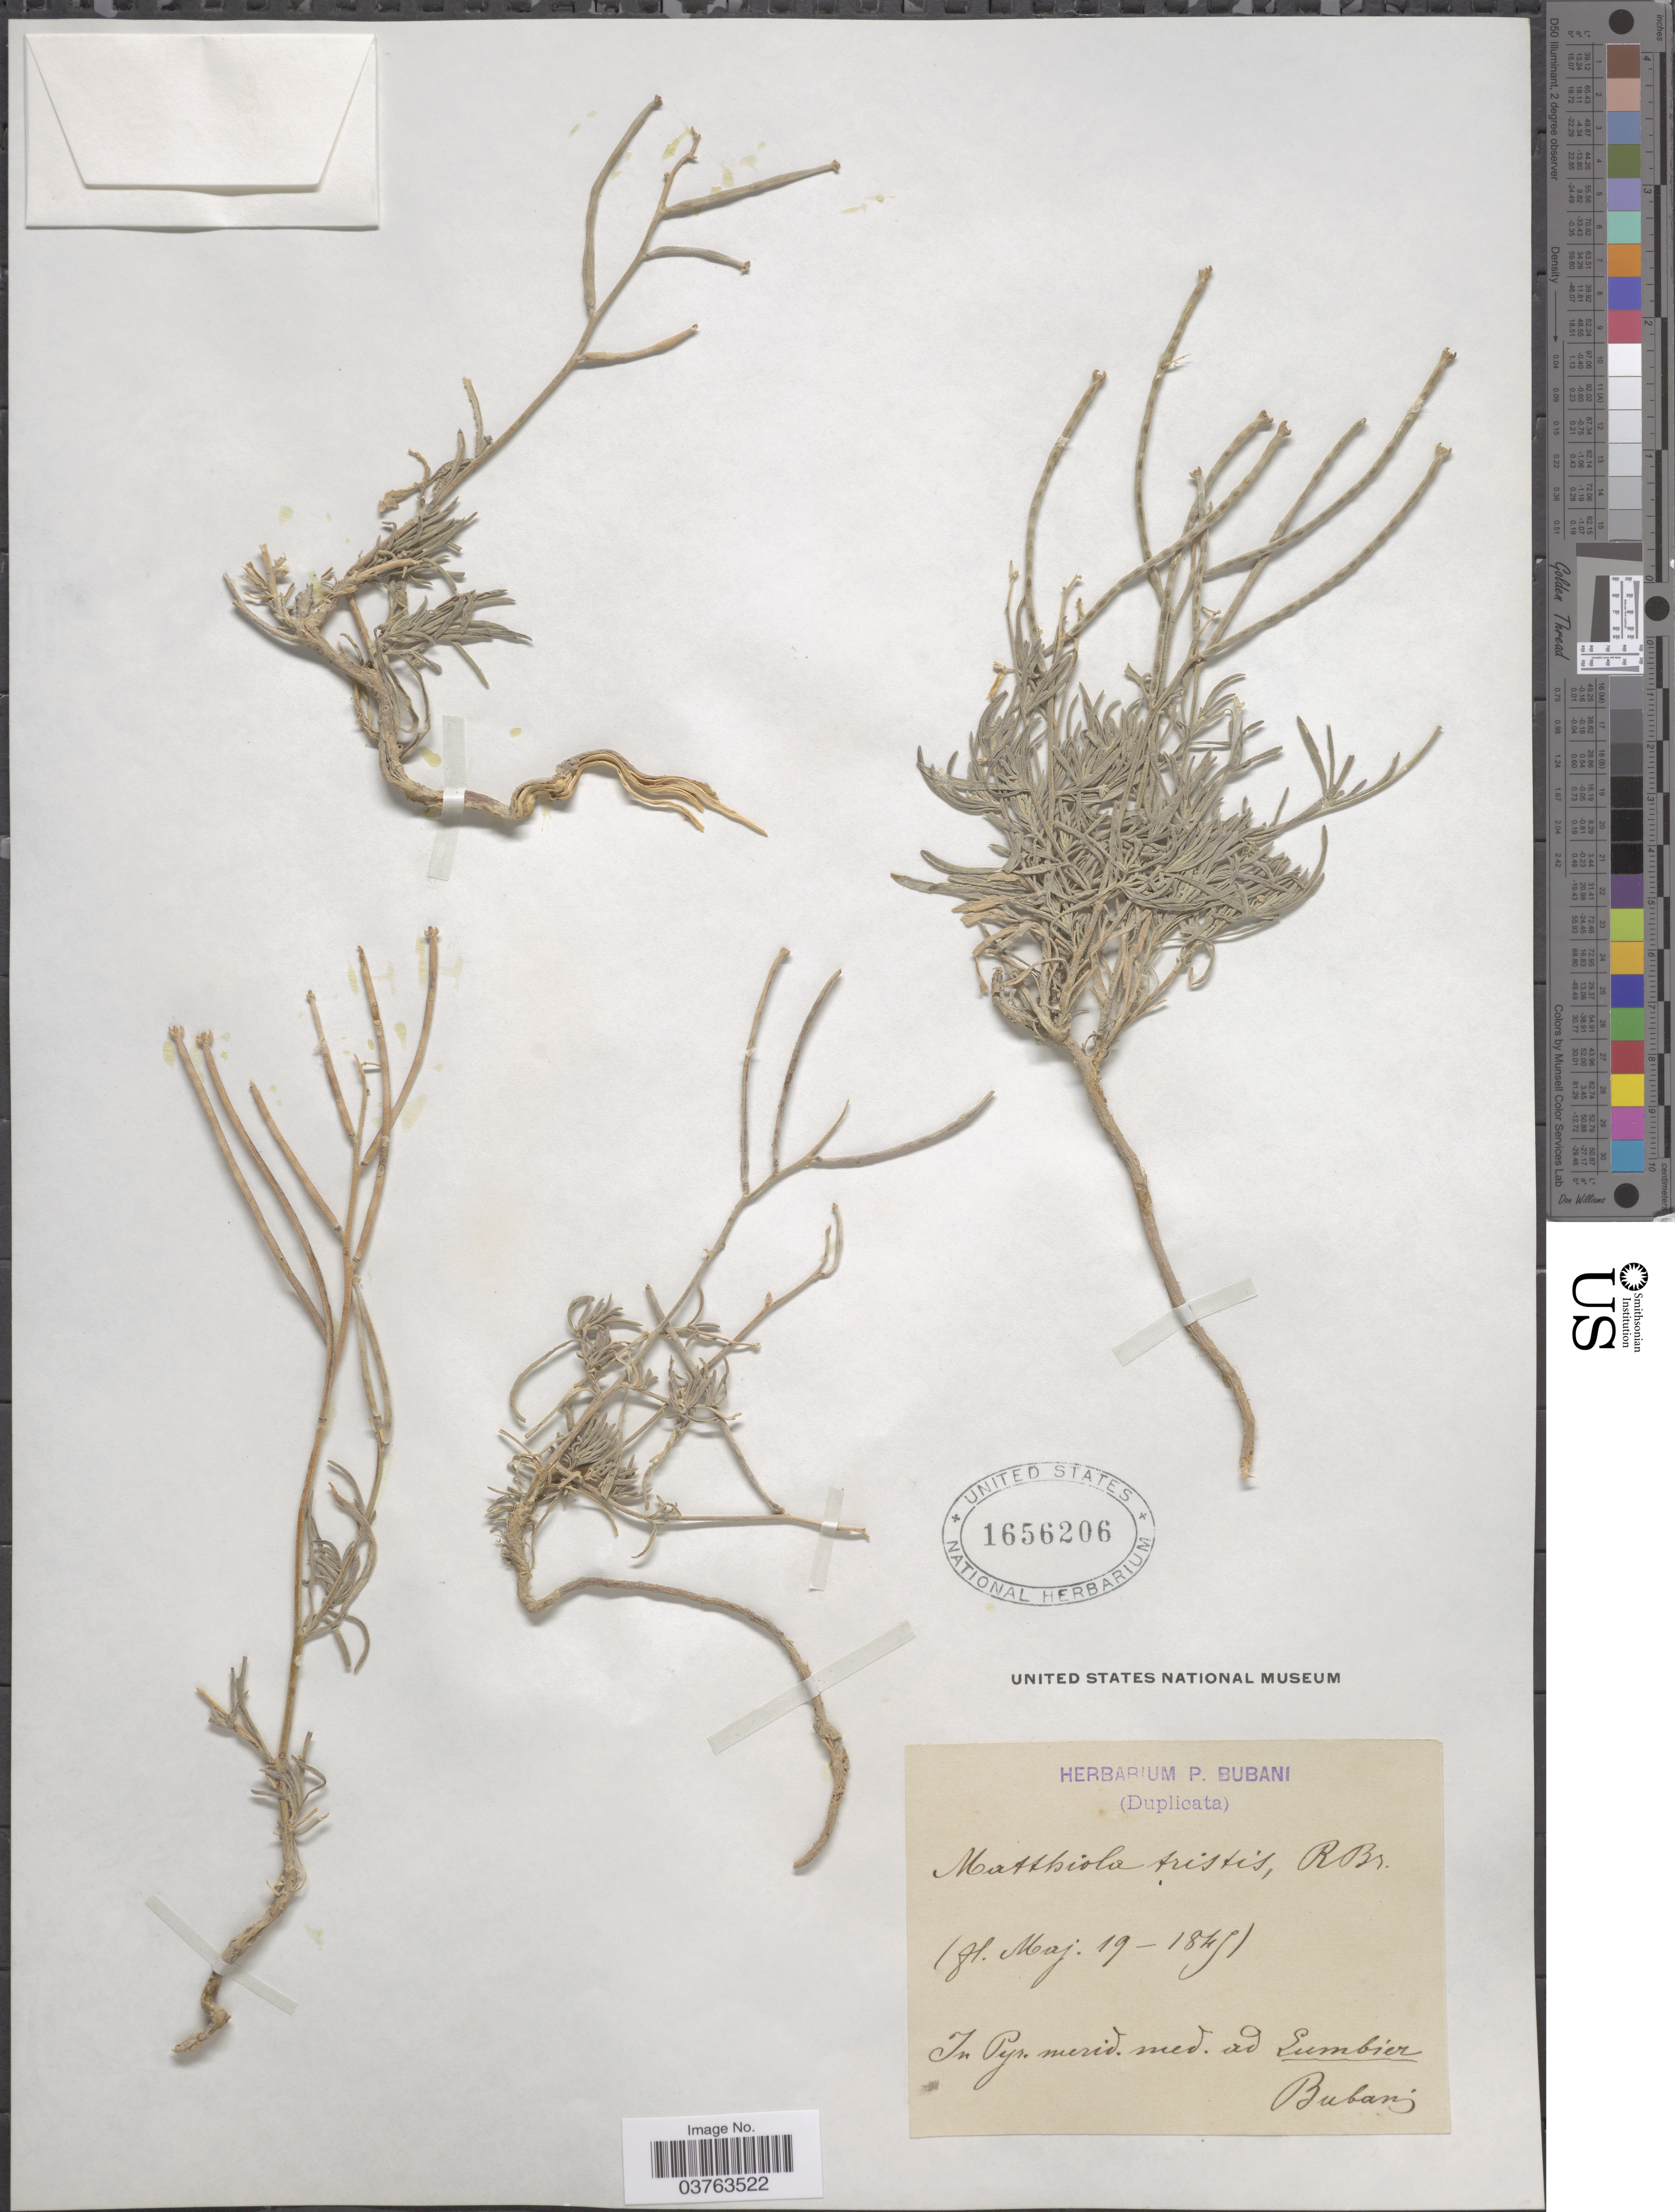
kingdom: Plantae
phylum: Tracheophyta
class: Magnoliopsida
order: Brassicales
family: Brassicaceae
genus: Matthiola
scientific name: Matthiola tristis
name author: (L.) W.T. Aiton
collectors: P. Bubani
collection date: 1847-05-19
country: Spain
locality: In Pyr. merid. med. ad Lumbier.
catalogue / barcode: US 1656206